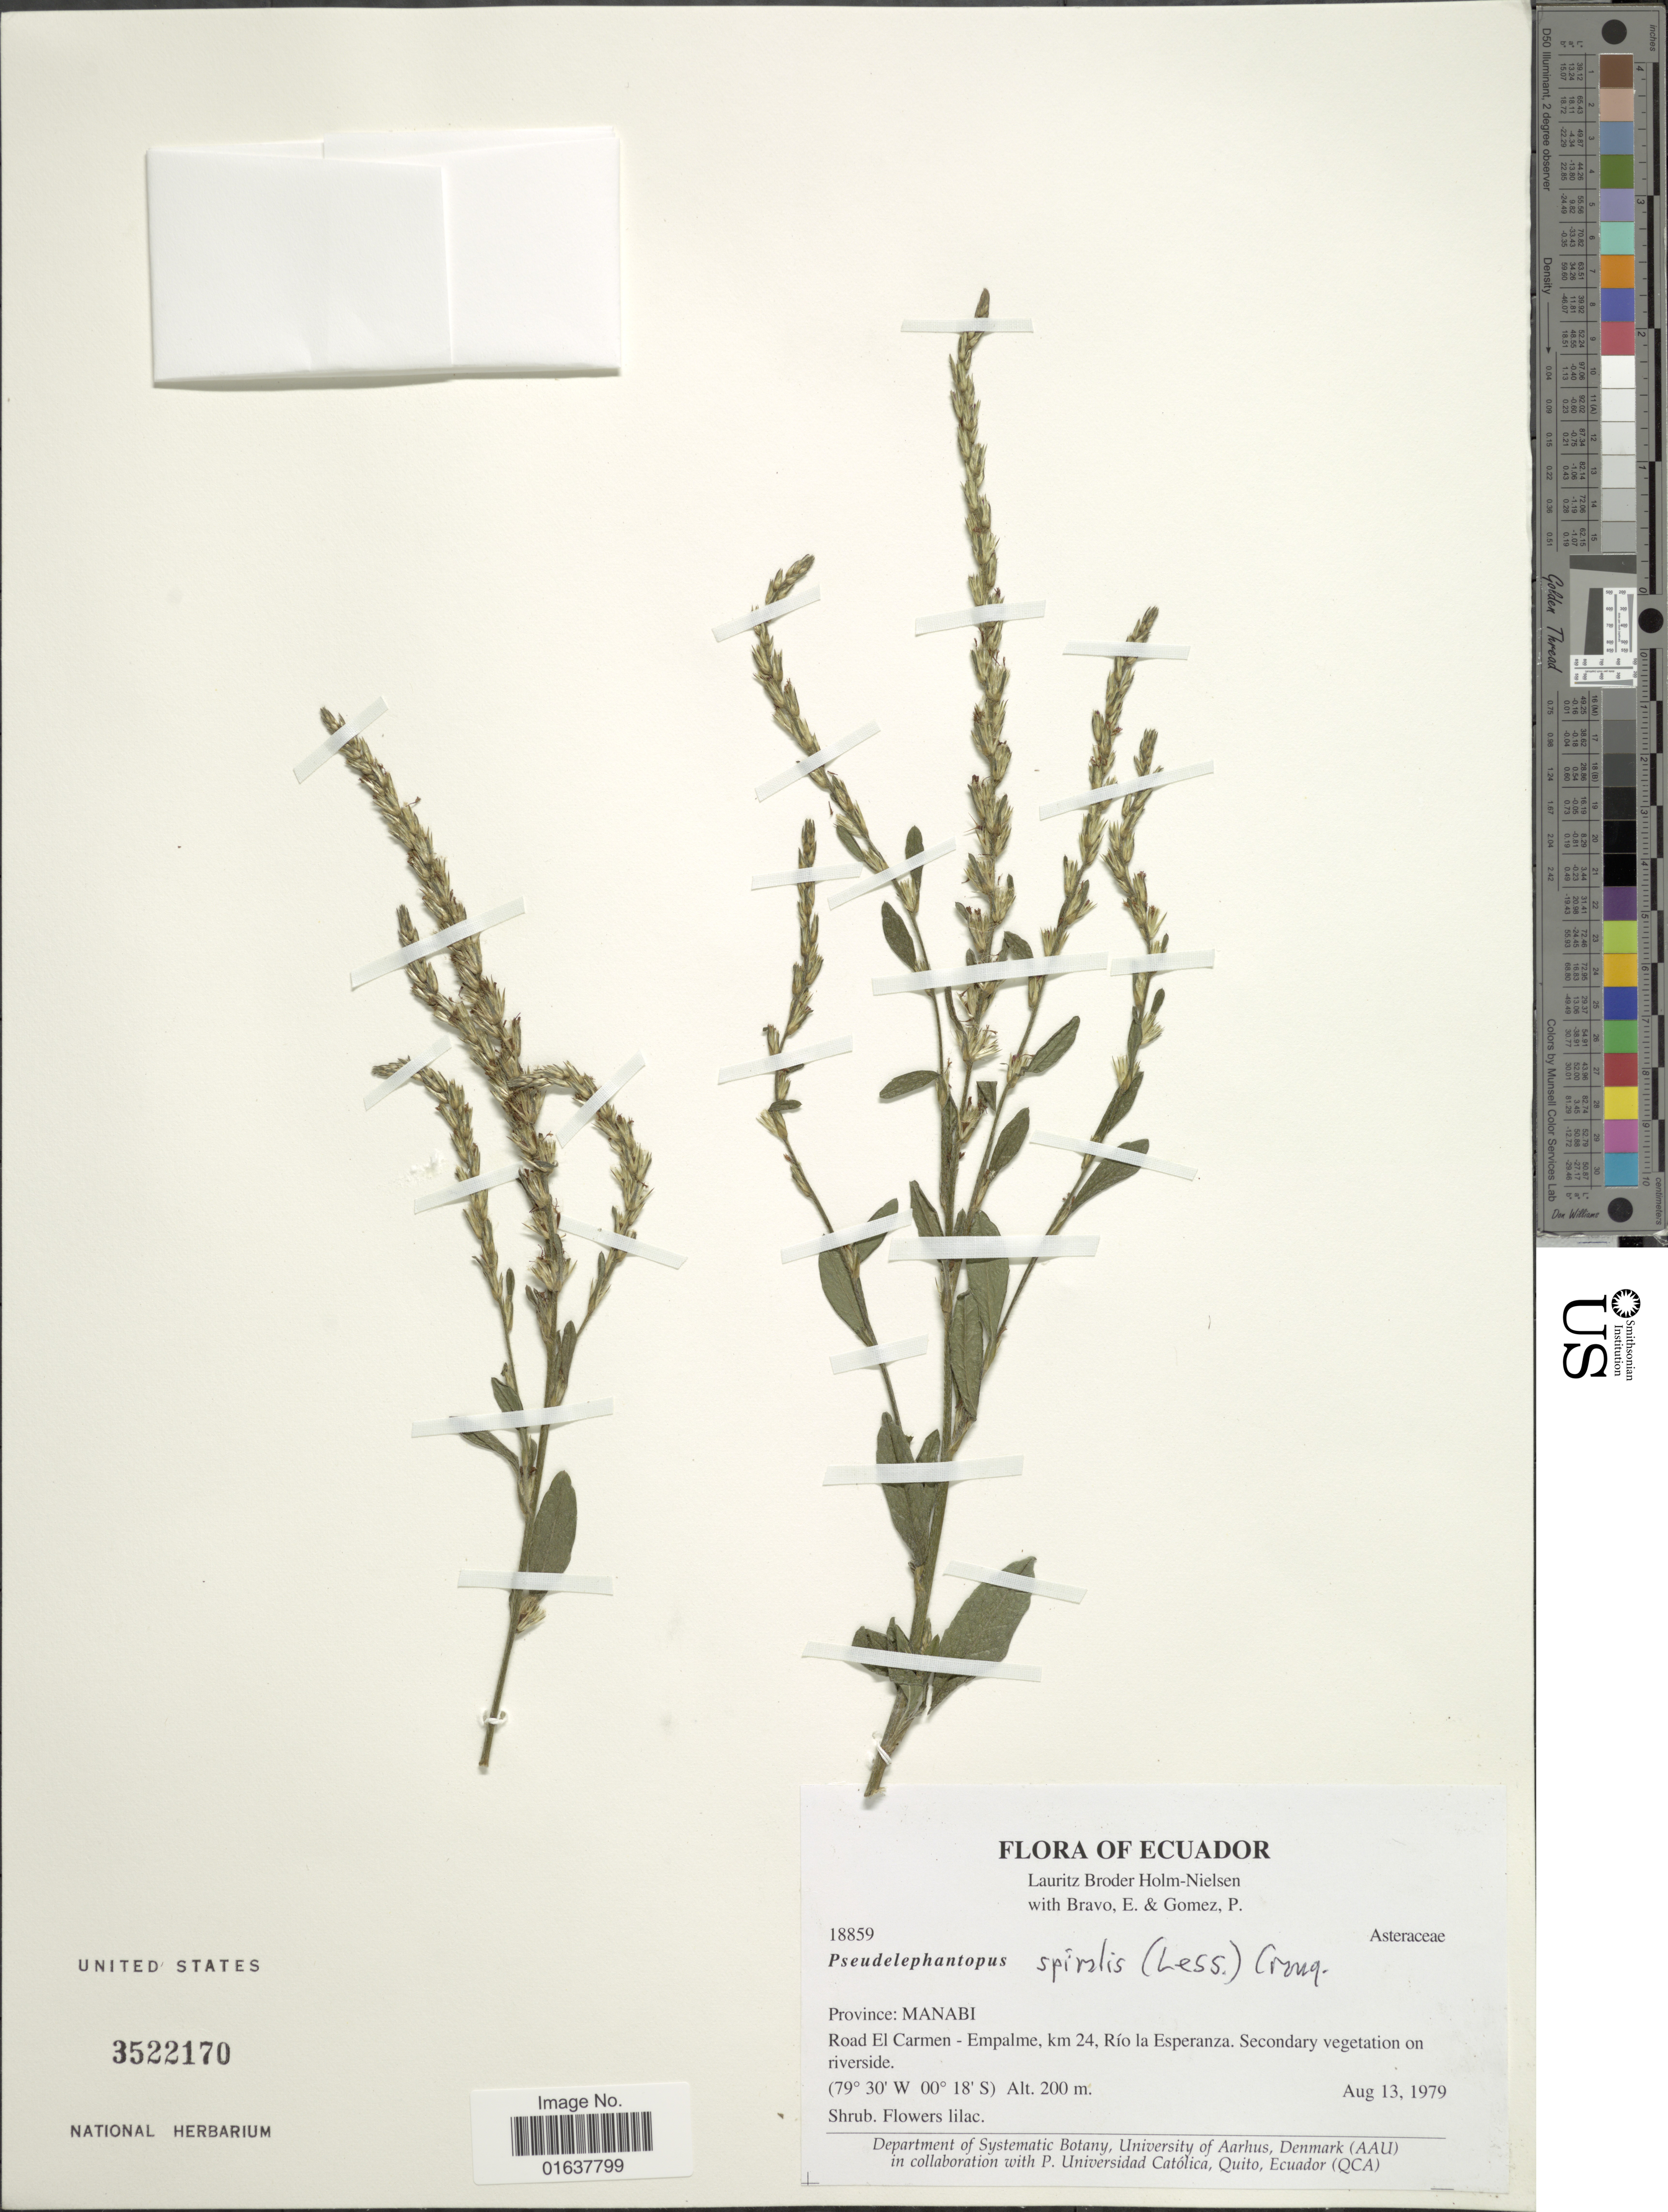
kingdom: Plantae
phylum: Tracheophyta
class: Magnoliopsida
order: Asterales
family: Asteraceae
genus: Pseudelephantopus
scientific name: Pseudelephantopus spiralis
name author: (Less.) Cronquist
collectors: L. B. Holm-Nielsen, E. Bravo & P. Gomez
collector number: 18859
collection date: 1979-08-13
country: Ecuador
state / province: Manabí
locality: Province: Manabi. Road El Carmen - Empalme, km 24, Rio la Esperanza. Secondary vegetation on riverside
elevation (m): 200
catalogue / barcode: US 3522170